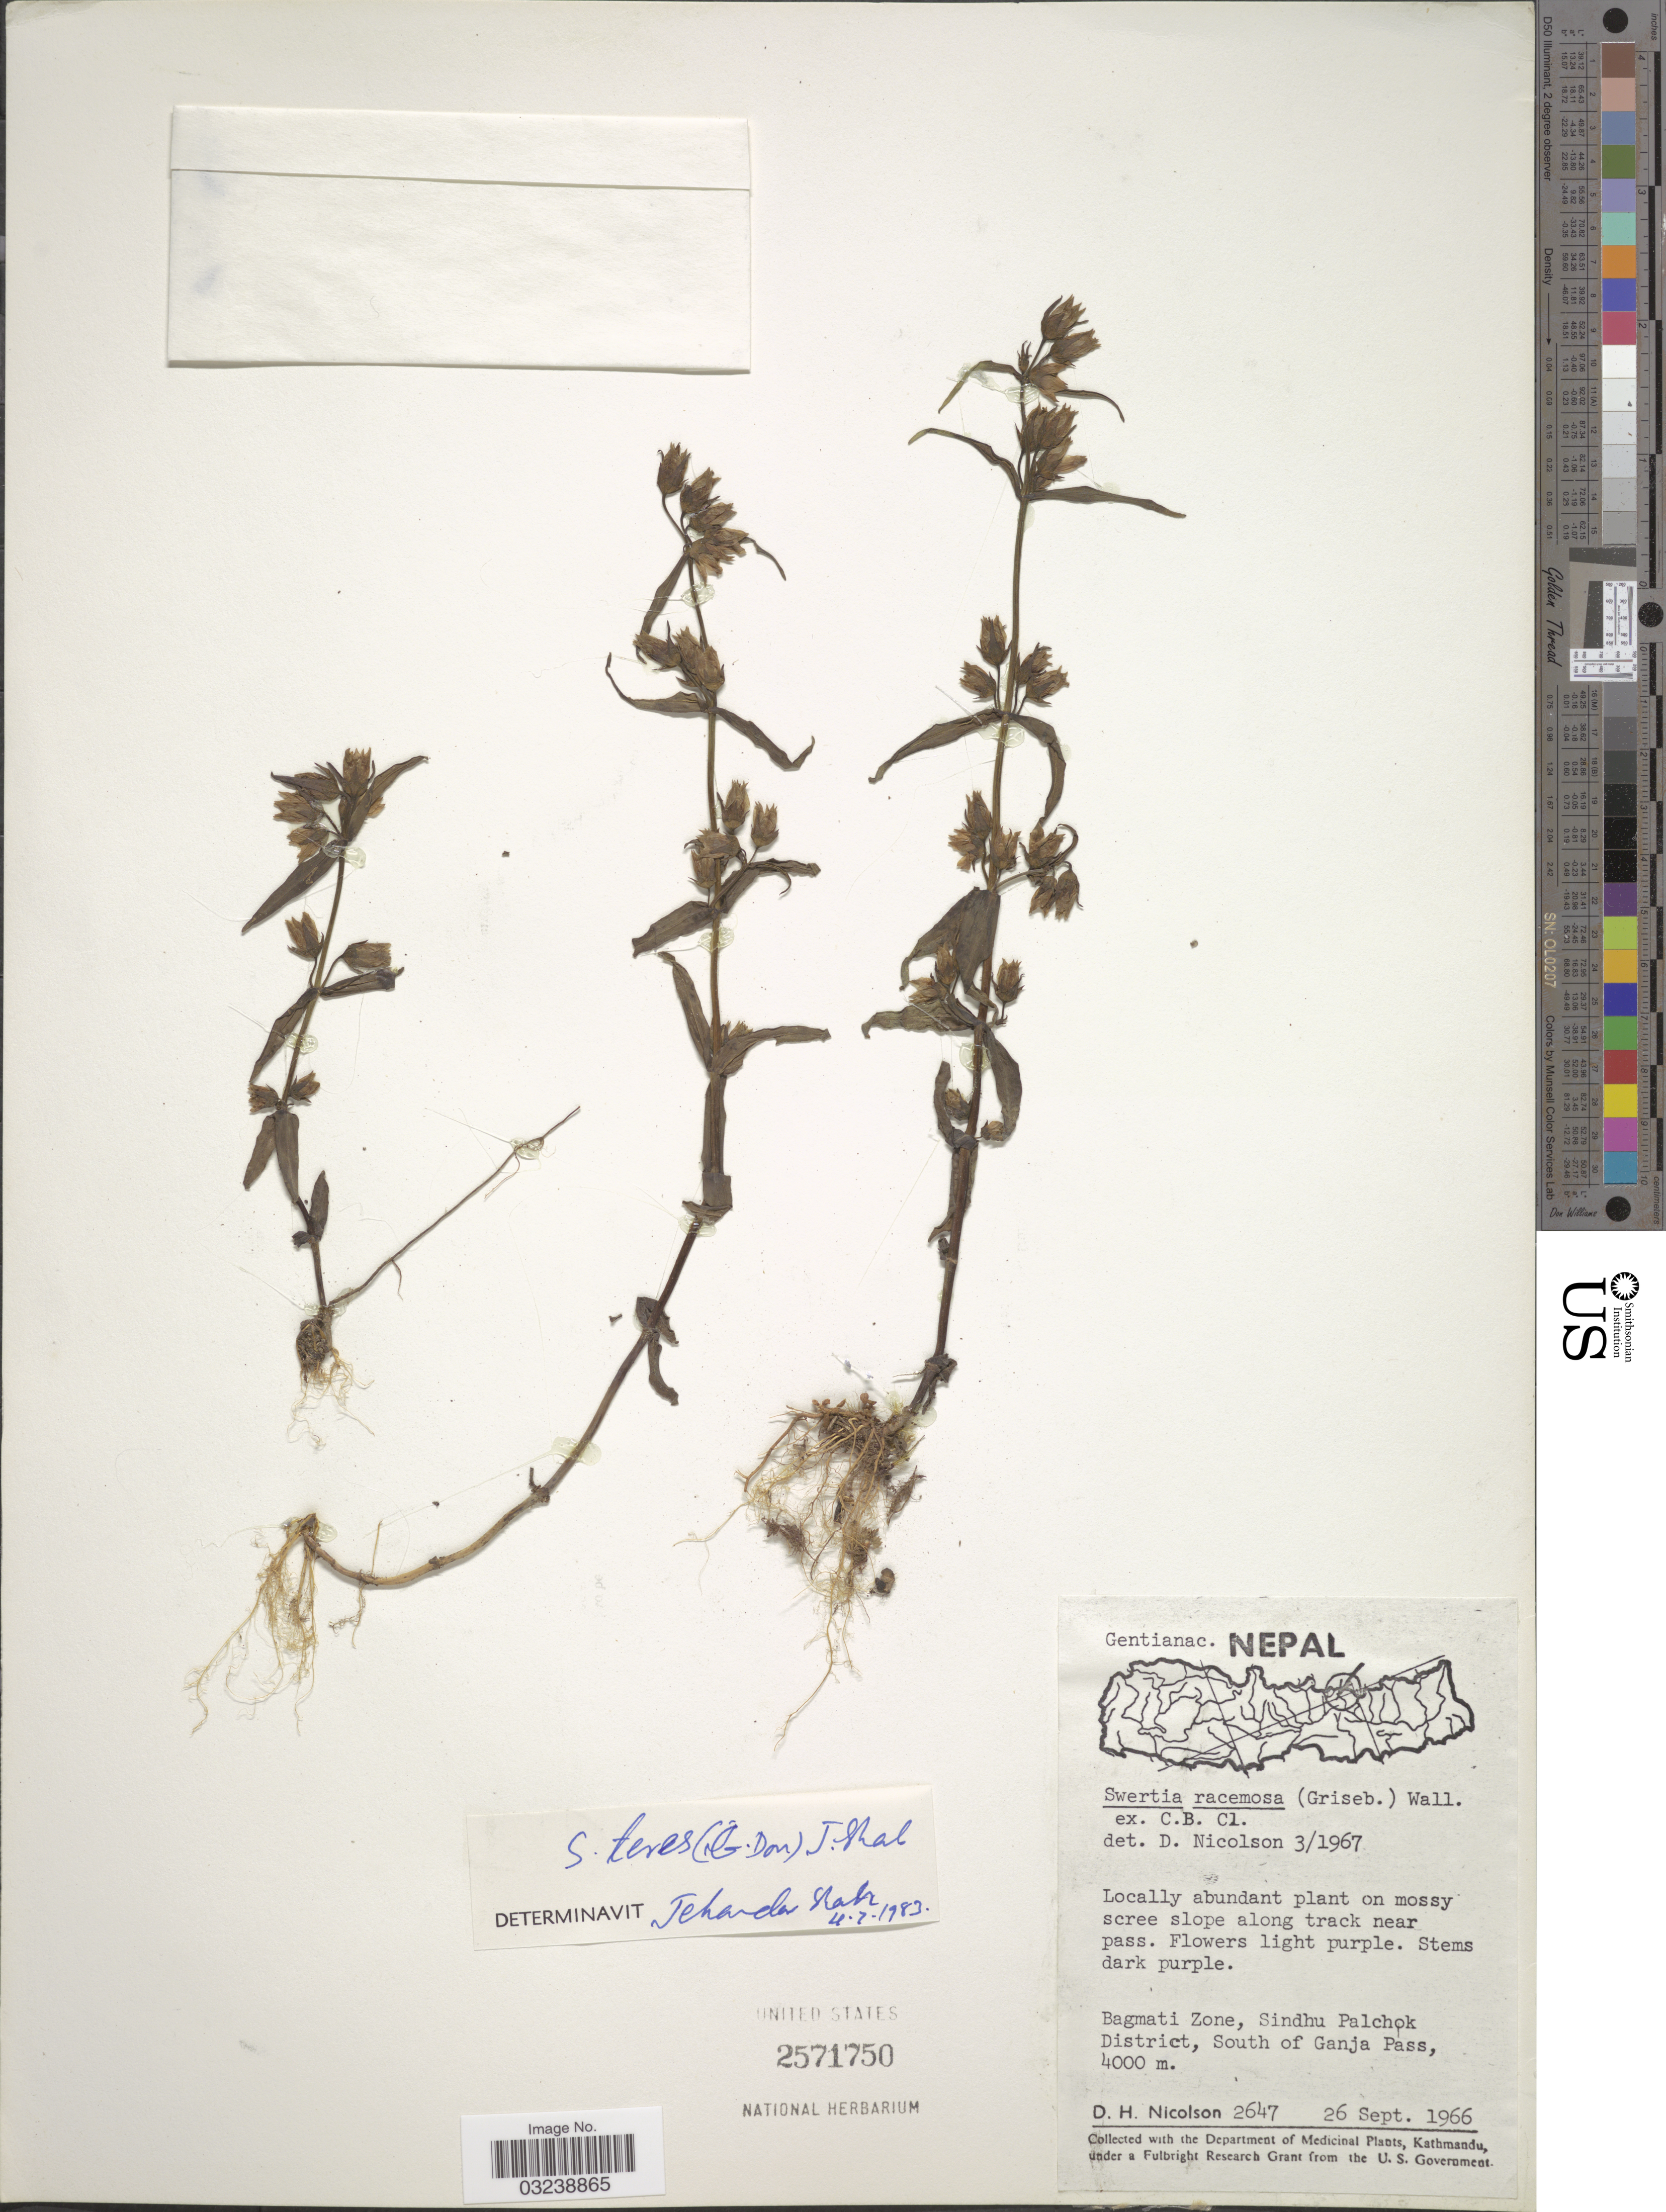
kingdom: Plantae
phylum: Tracheophyta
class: Magnoliopsida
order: Gentianales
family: Gentianaceae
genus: Swertia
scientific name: Swertia teres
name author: (G. Don) J. Shah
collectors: D. H. Nicolson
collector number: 2647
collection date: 1966-09-26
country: Nepal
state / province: Bagmati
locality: Bagmati Zone, Sindhu Palchok District, South of Ganja Pass.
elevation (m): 4000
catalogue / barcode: US 2571750